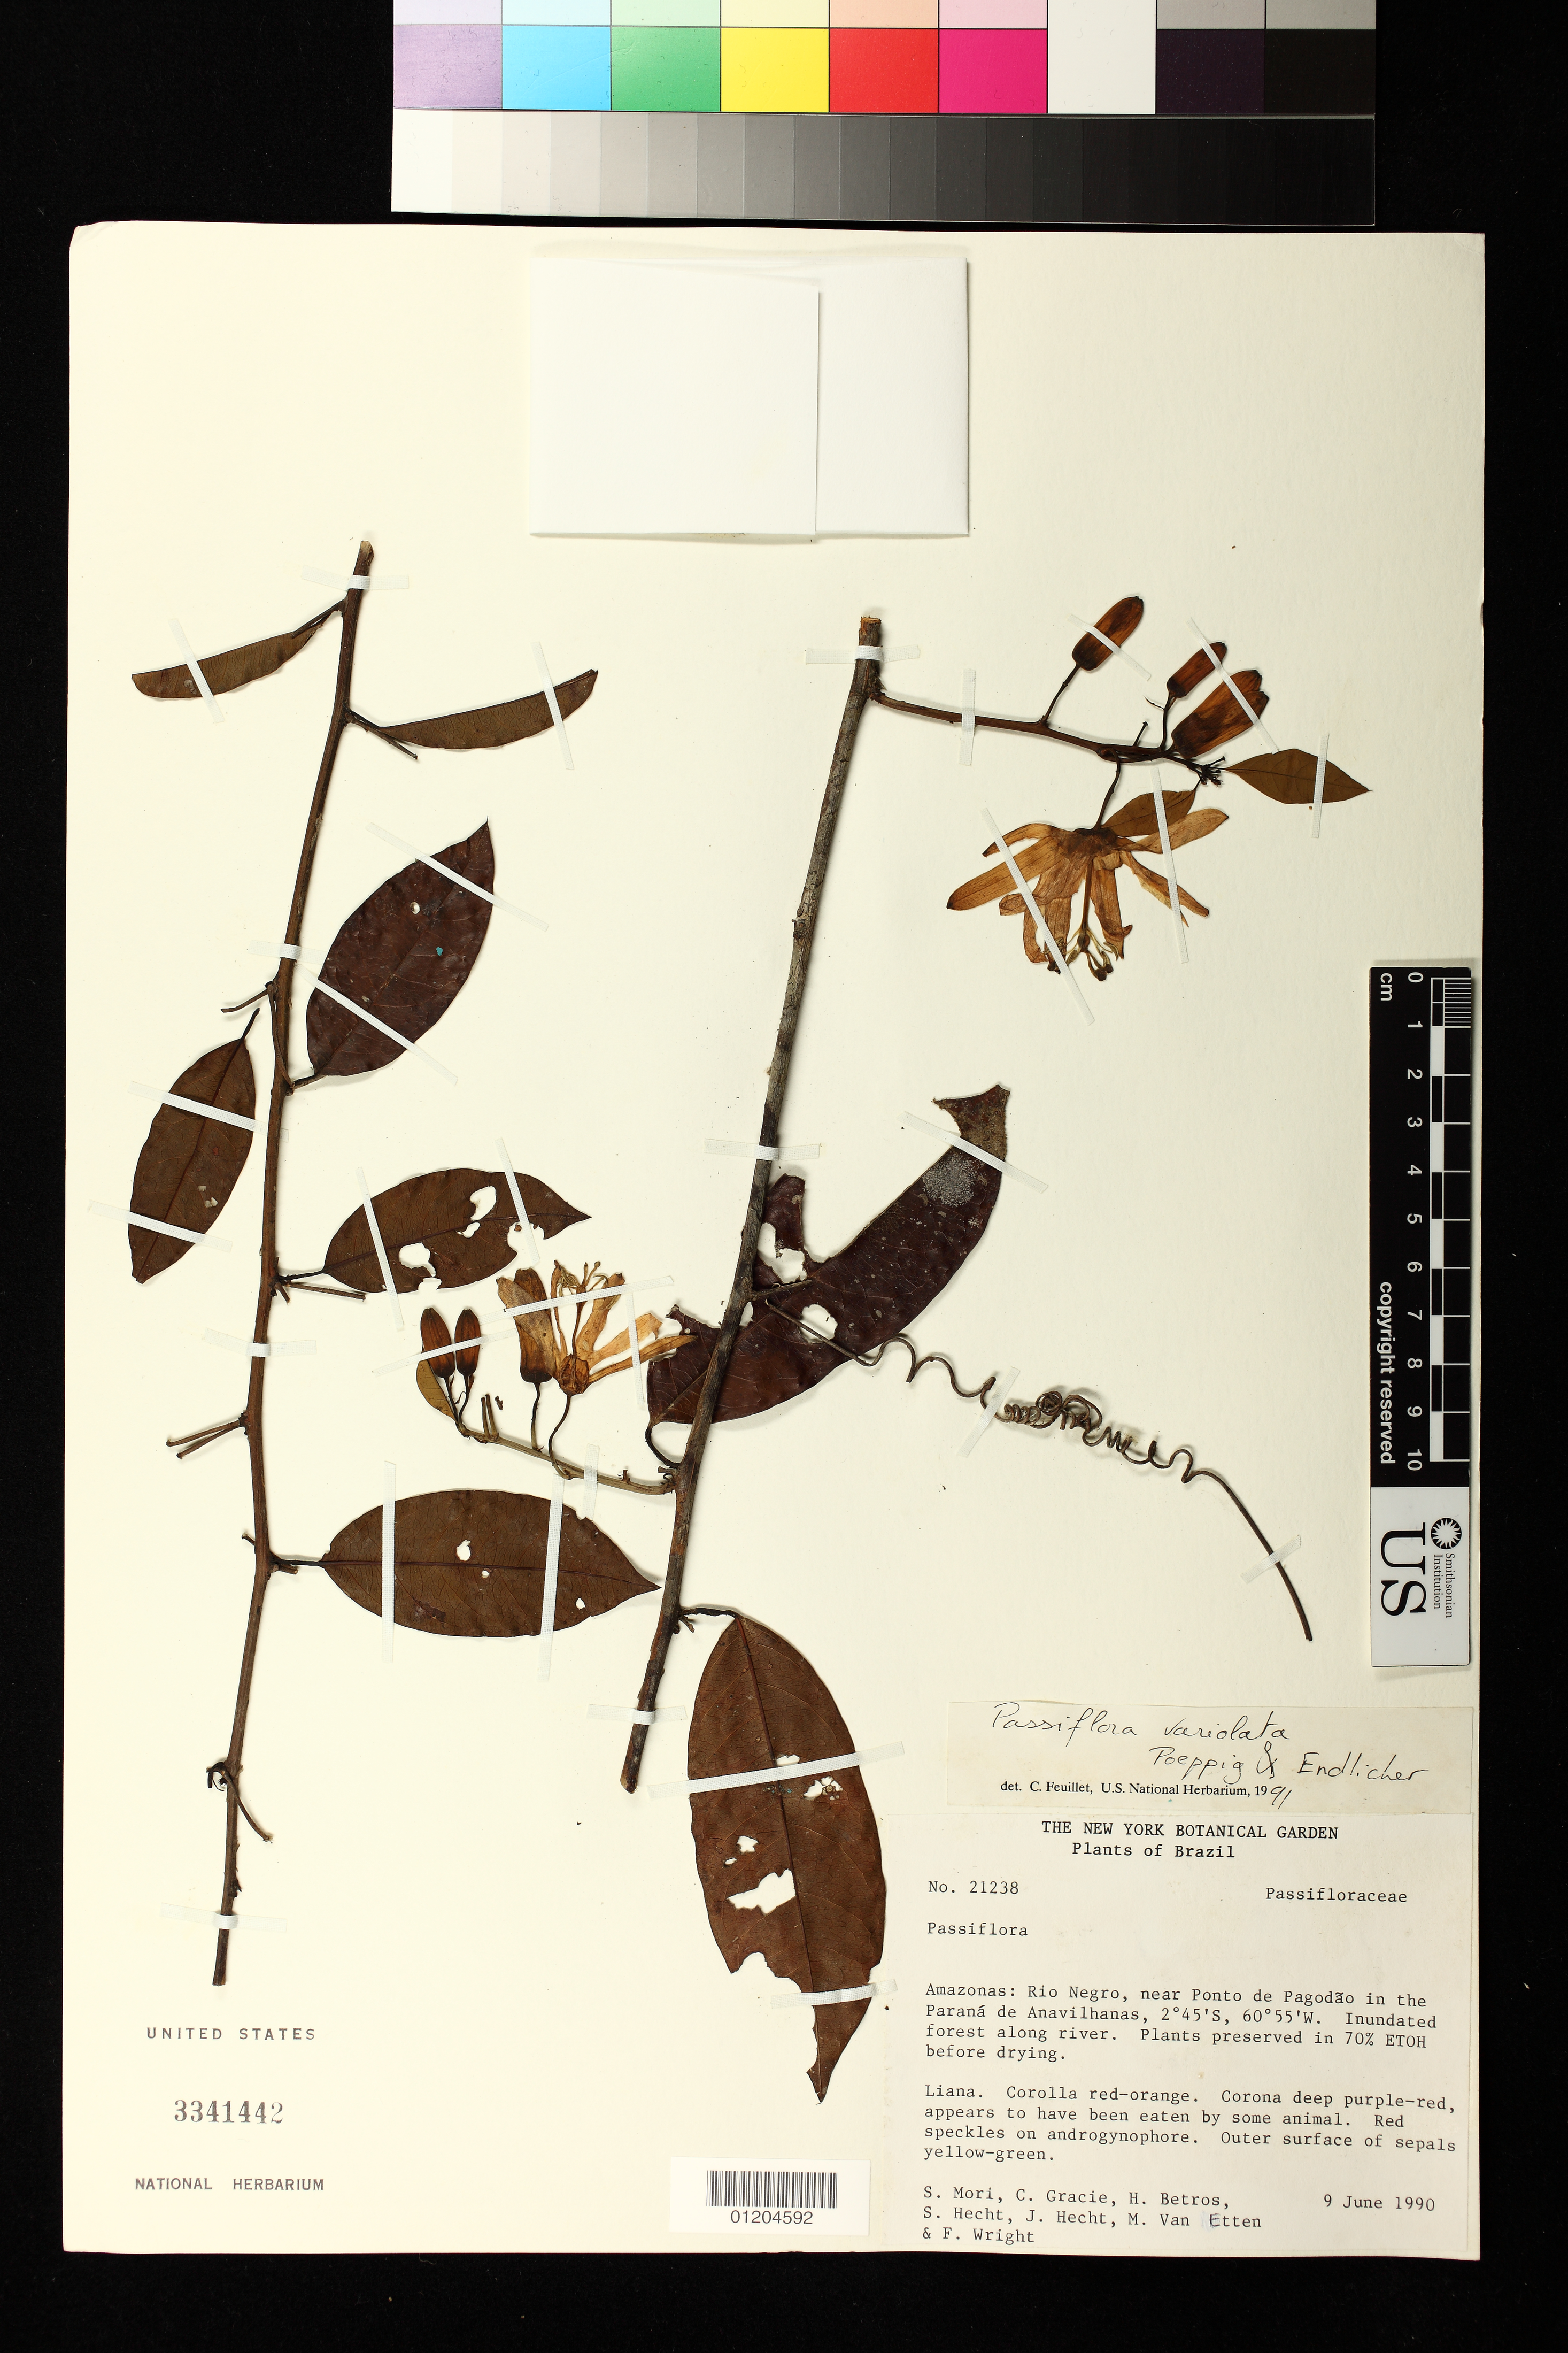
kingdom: Plantae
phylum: Tracheophyta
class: Magnoliopsida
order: Malpighiales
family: Passifloraceae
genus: Passiflora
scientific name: Passiflora variolata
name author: Poepp. & Endl.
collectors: S. Mori, C. A. Gracie, H. Betros, S. Hecht, J. Hecht, M. Etten & F. Wright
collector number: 21238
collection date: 1990-06-09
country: Brazil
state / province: Amazonas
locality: Rio Negro, near Ponto de Pagodao in the Parana de Anavilhanas. Inundated forest along river.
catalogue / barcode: US 3341442